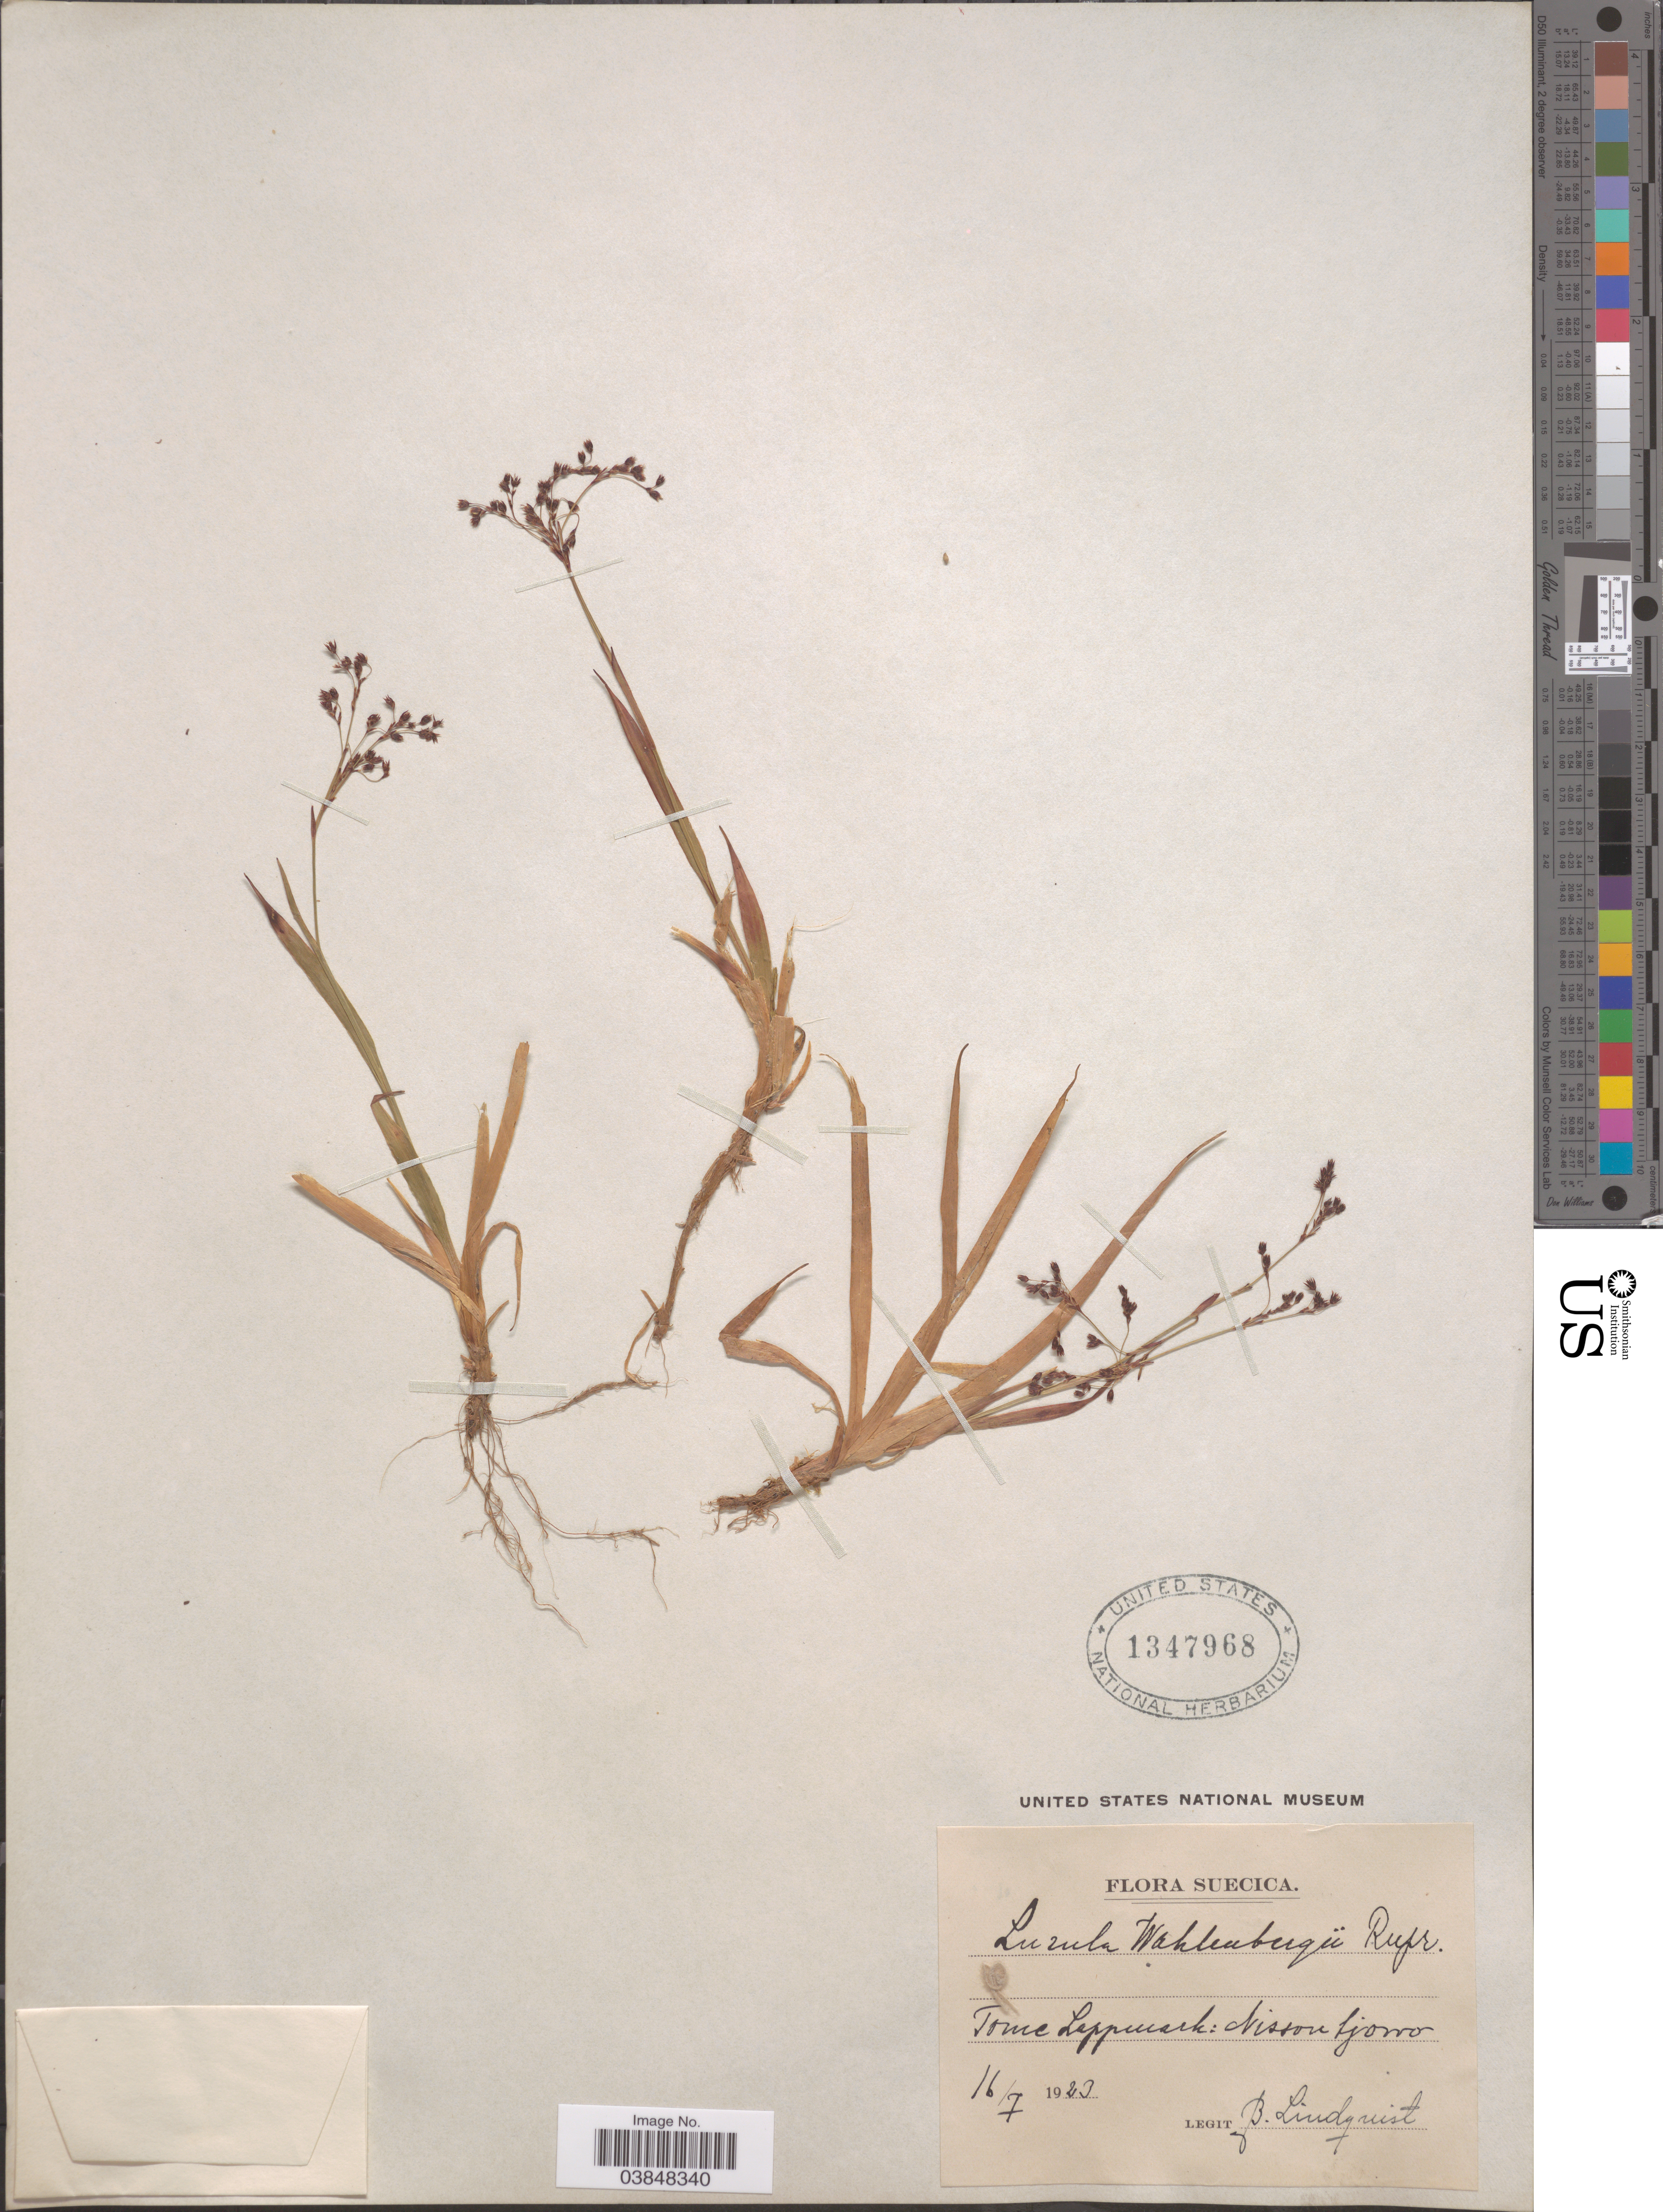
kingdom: Plantae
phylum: Tracheophyta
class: Liliopsida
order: Poales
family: Juncaceae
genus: Luzula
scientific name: Luzula wahlenbergii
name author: Rupr.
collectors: B. Lindquist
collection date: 1923-07-16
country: Sweden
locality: Torne Lappmark: Nissan Ljorro. [interpreted]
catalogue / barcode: US 1347968